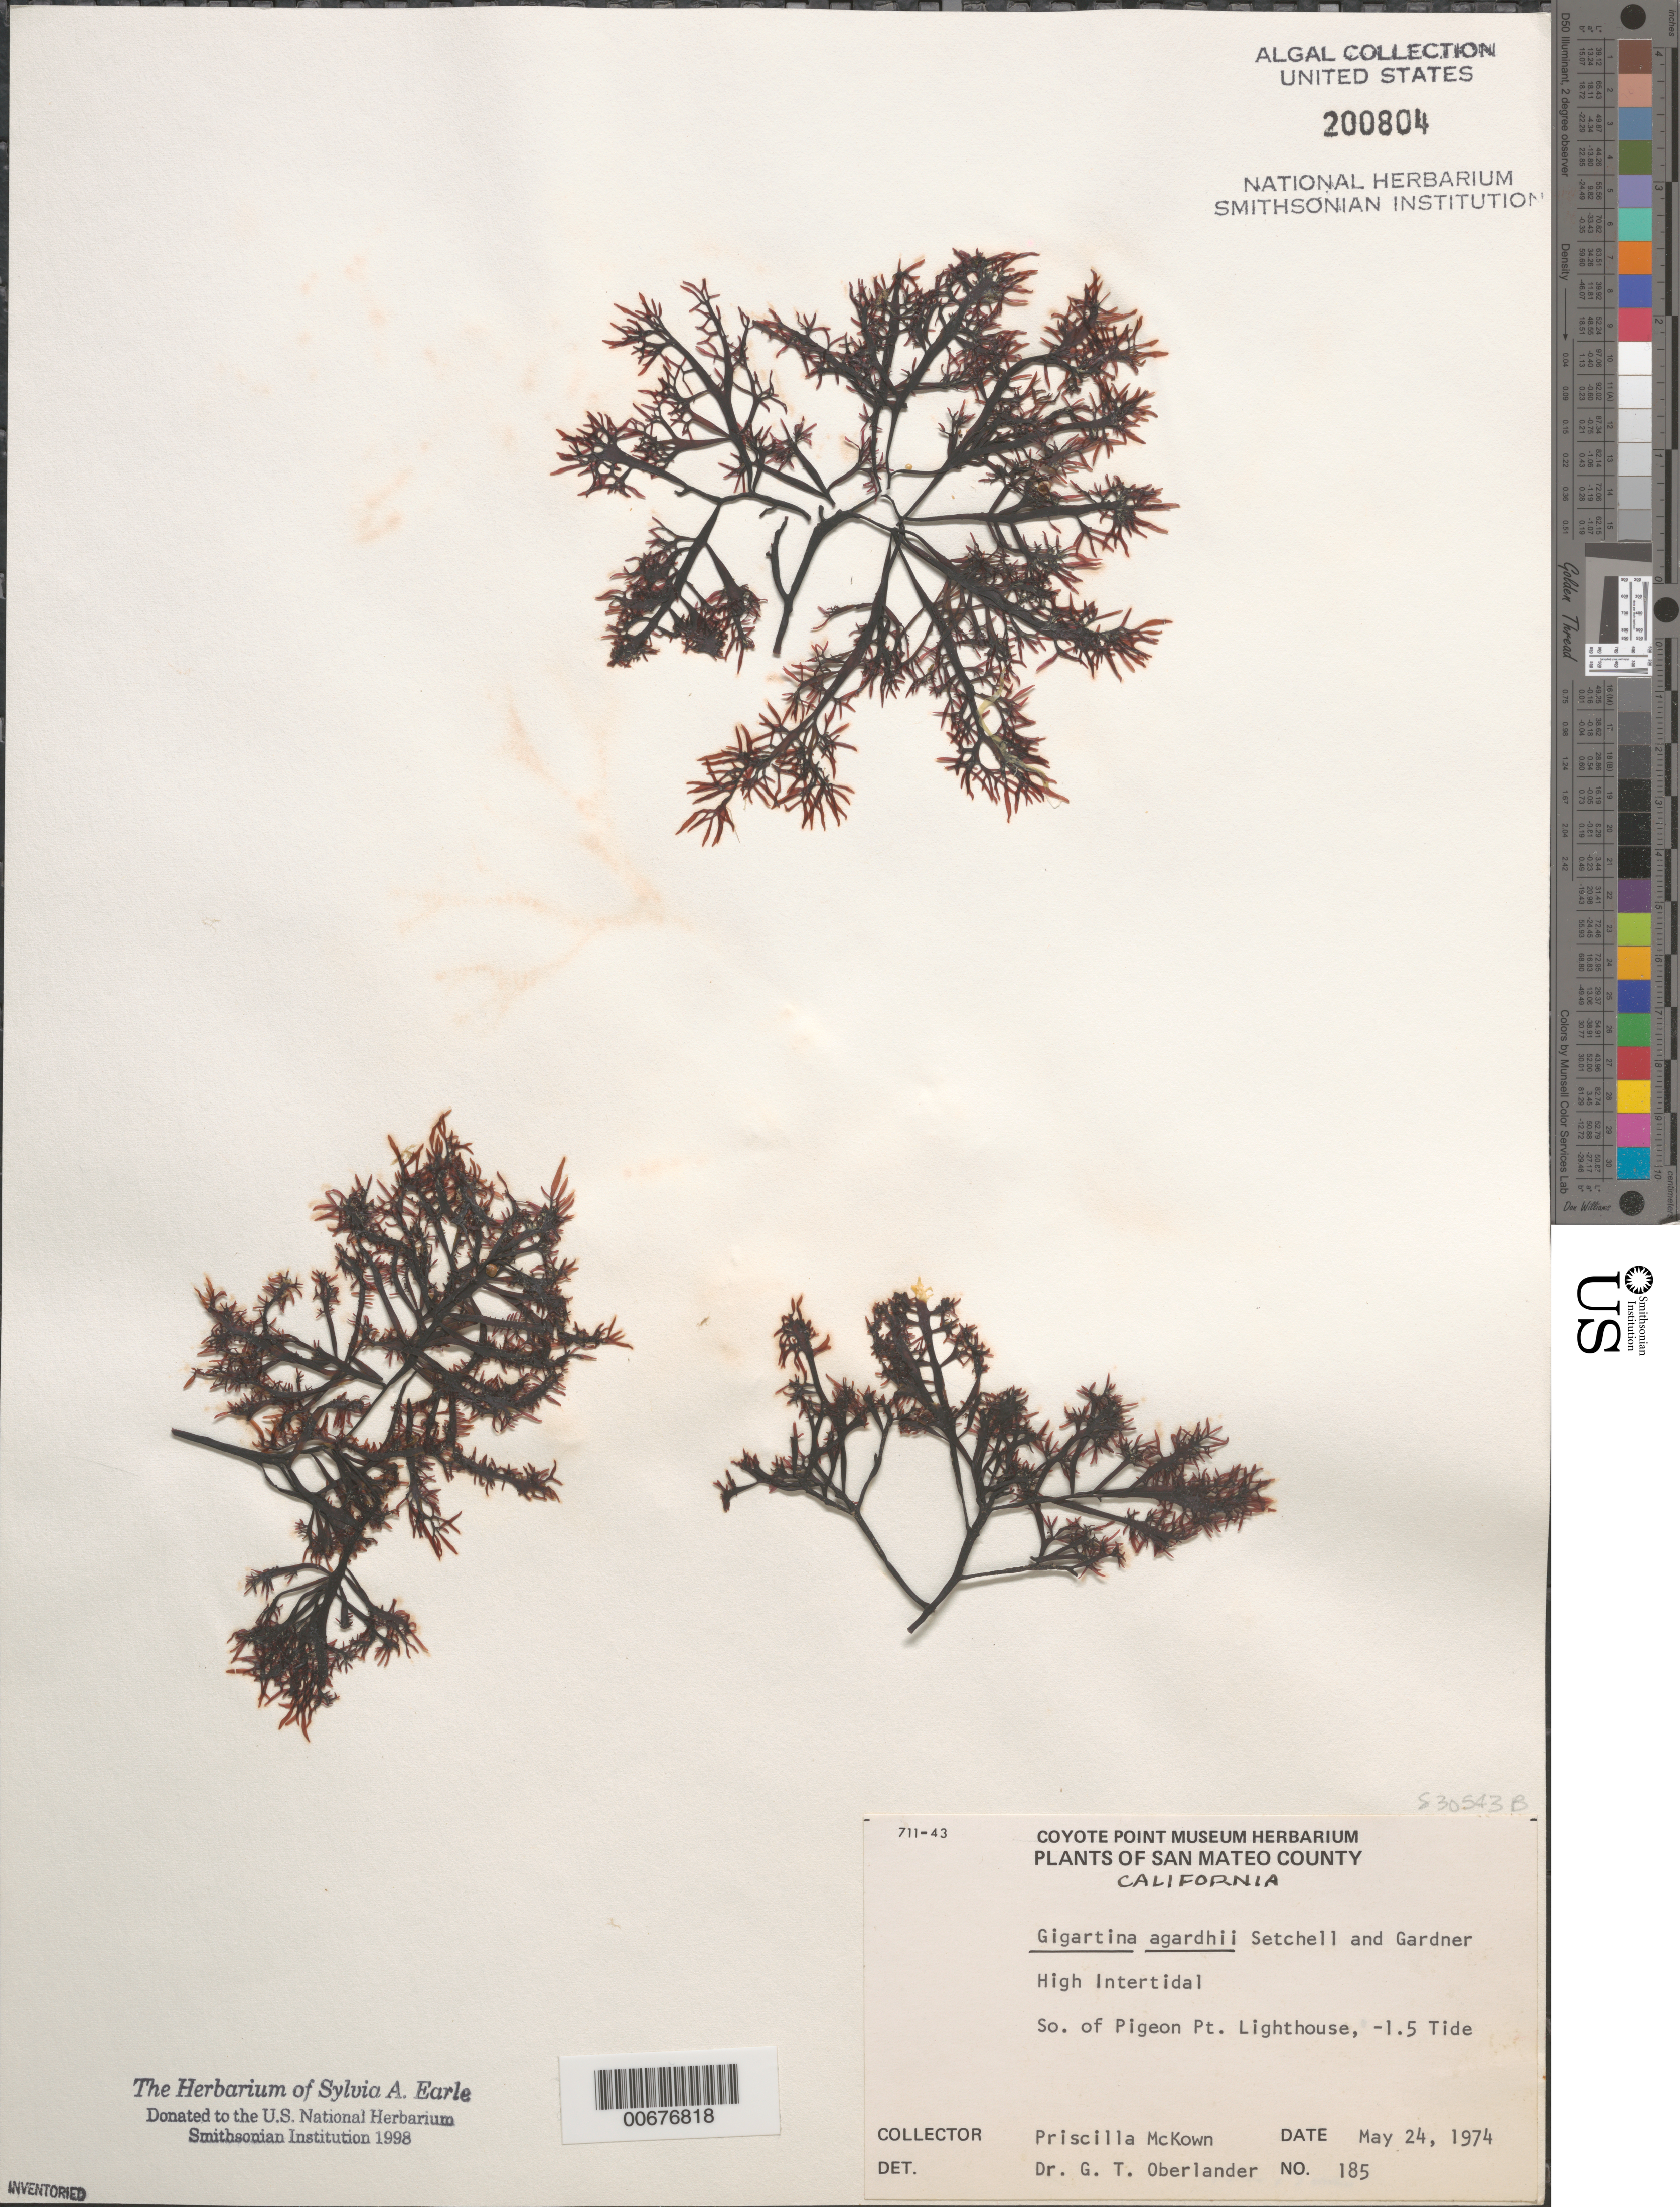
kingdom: Plantae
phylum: Rhodophyta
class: Florideophyceae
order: Gigartinales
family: Phyllophoraceae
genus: Mastocarpus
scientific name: Mastocarpus agardhii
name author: (Setchell & N.L. Gardner) S.C. Lindstrom et al.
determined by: Algae name updating Project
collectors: P. McKown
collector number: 185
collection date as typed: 24 May 1974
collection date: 1974-05-24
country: United States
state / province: California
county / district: San Mateo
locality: South of Pigeon Point Lighthouse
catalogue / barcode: US 200804